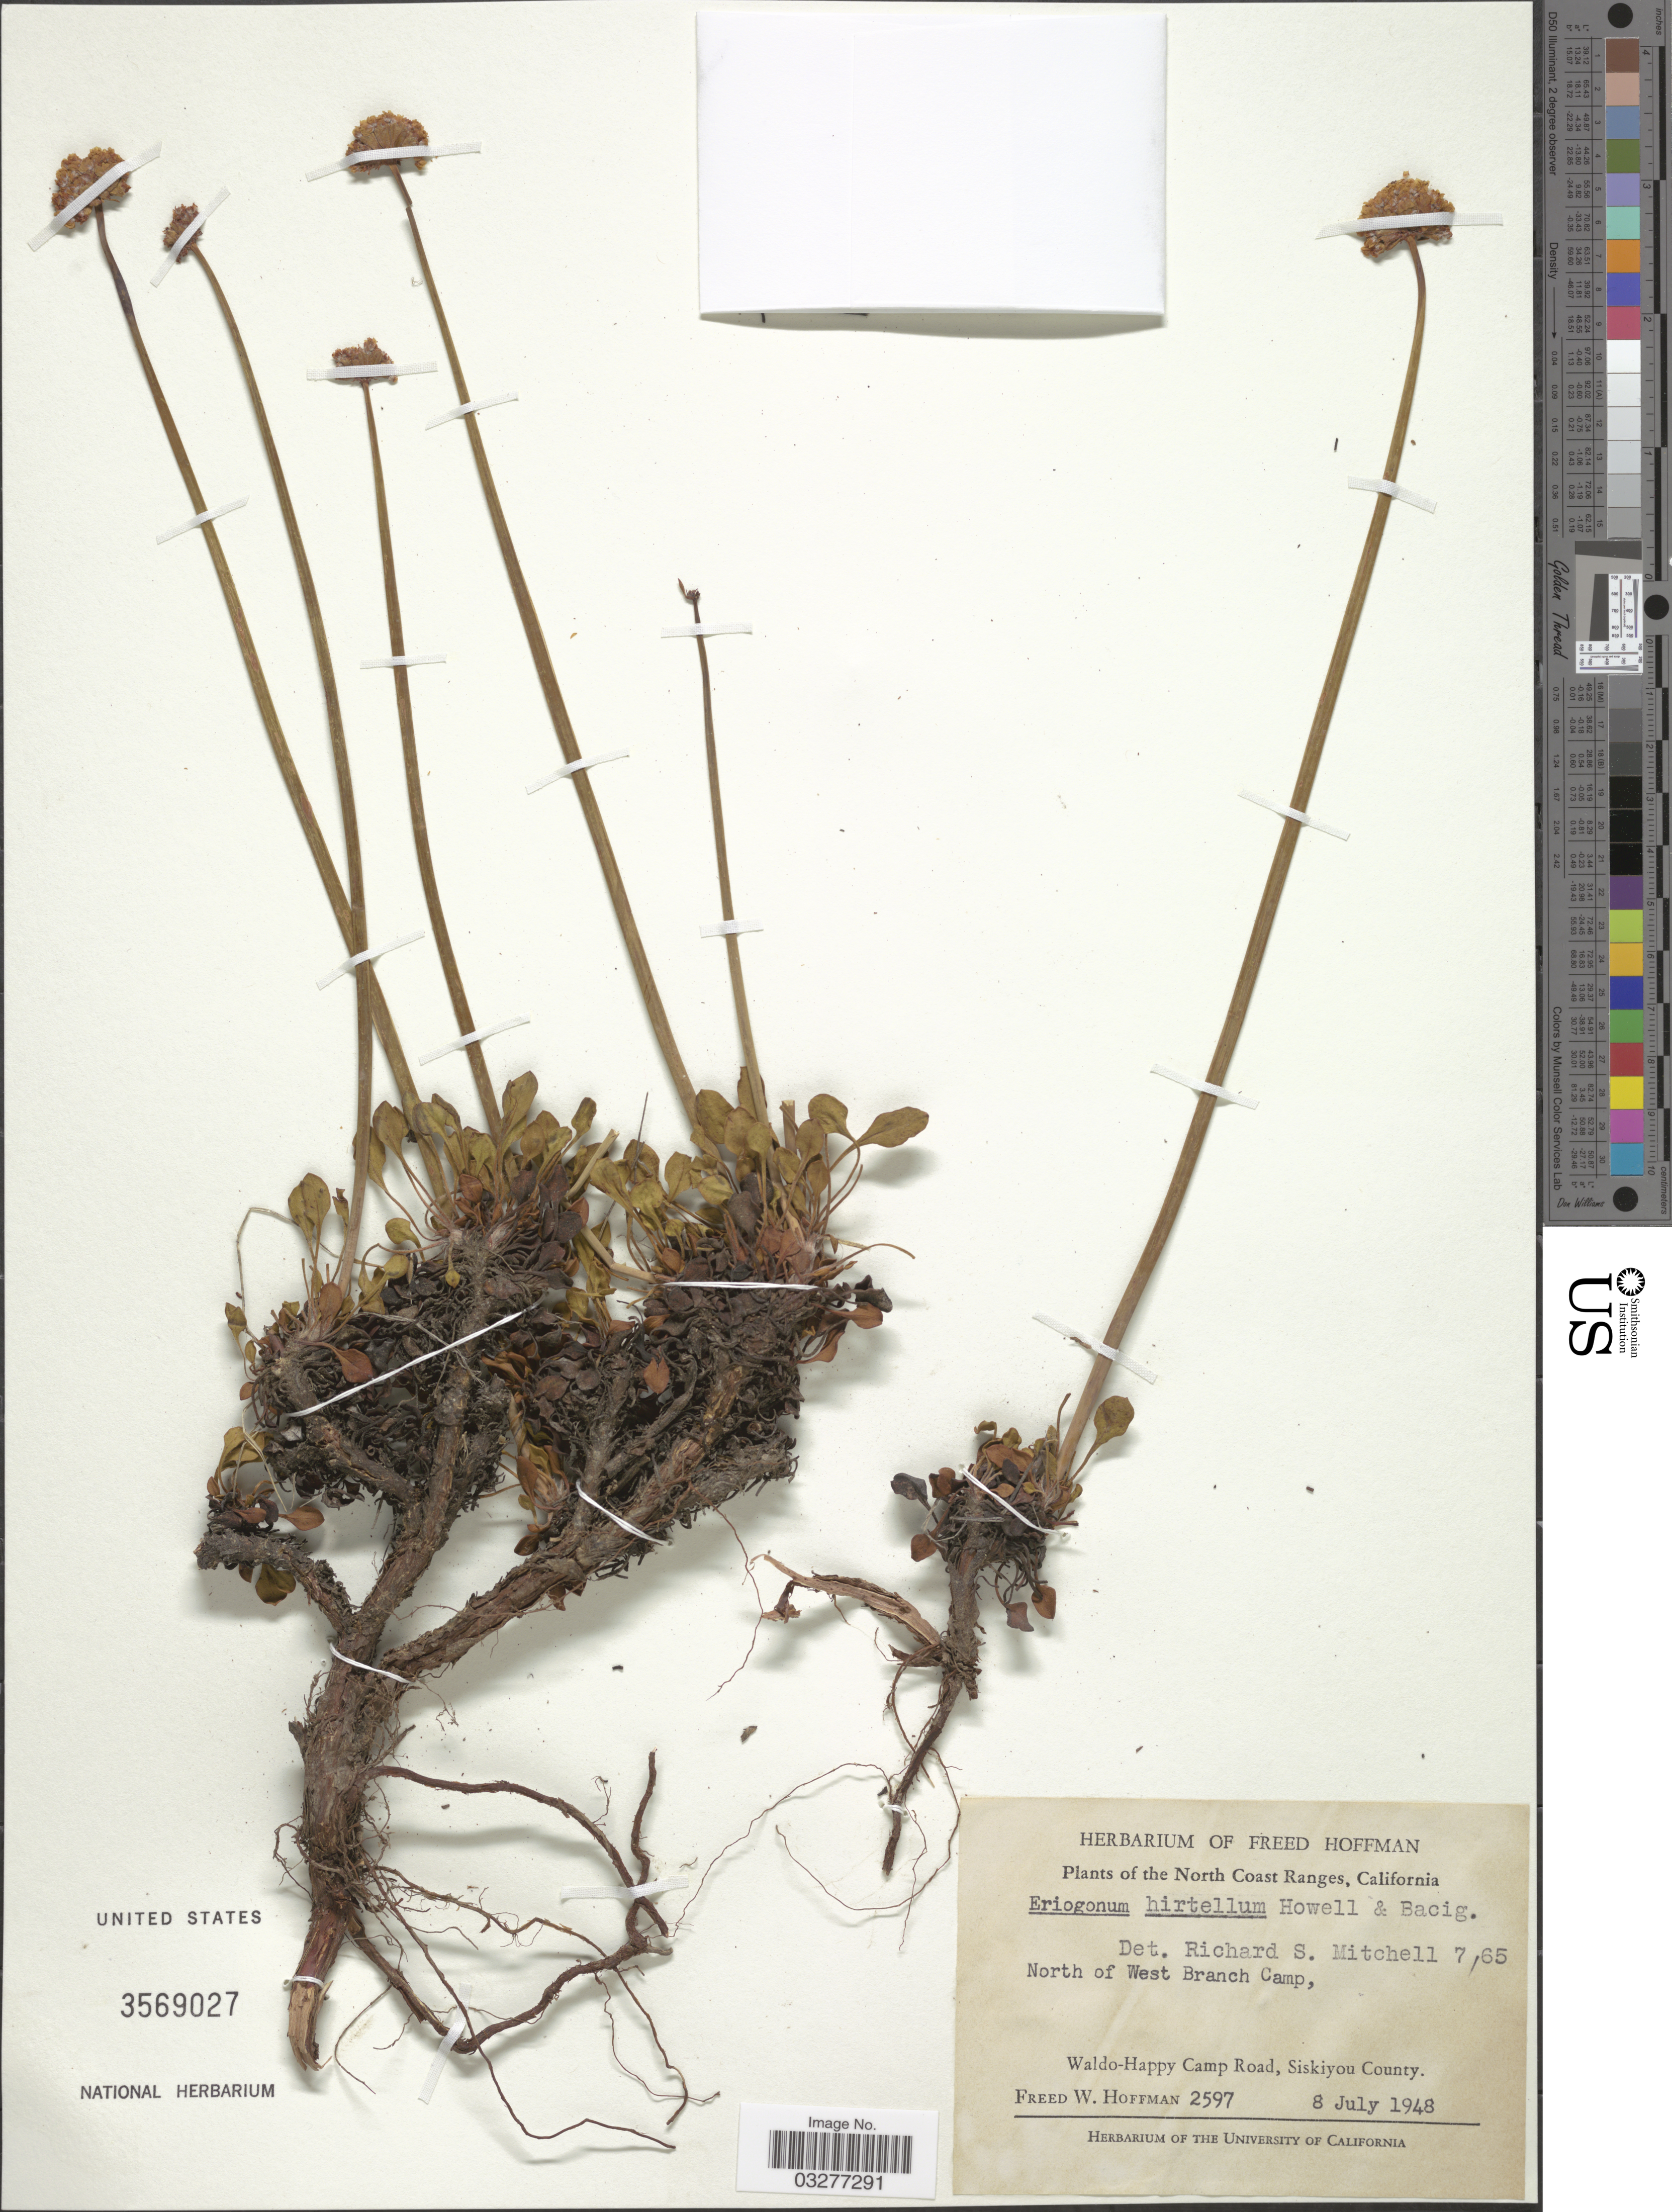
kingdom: Plantae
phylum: Tracheophyta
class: Magnoliopsida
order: Caryophyllales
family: Polygonaceae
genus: Eriogonum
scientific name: Eriogonum hirtellum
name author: J.T. Howell & Bacigalupi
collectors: F. Hoffman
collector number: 2597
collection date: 1948-07-08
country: United States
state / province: California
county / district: Siskiyou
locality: North Coast Ranges. North of West Branch Camp. Waldo-Happy Camp Road, Siskiyou County.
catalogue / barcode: US 3569027